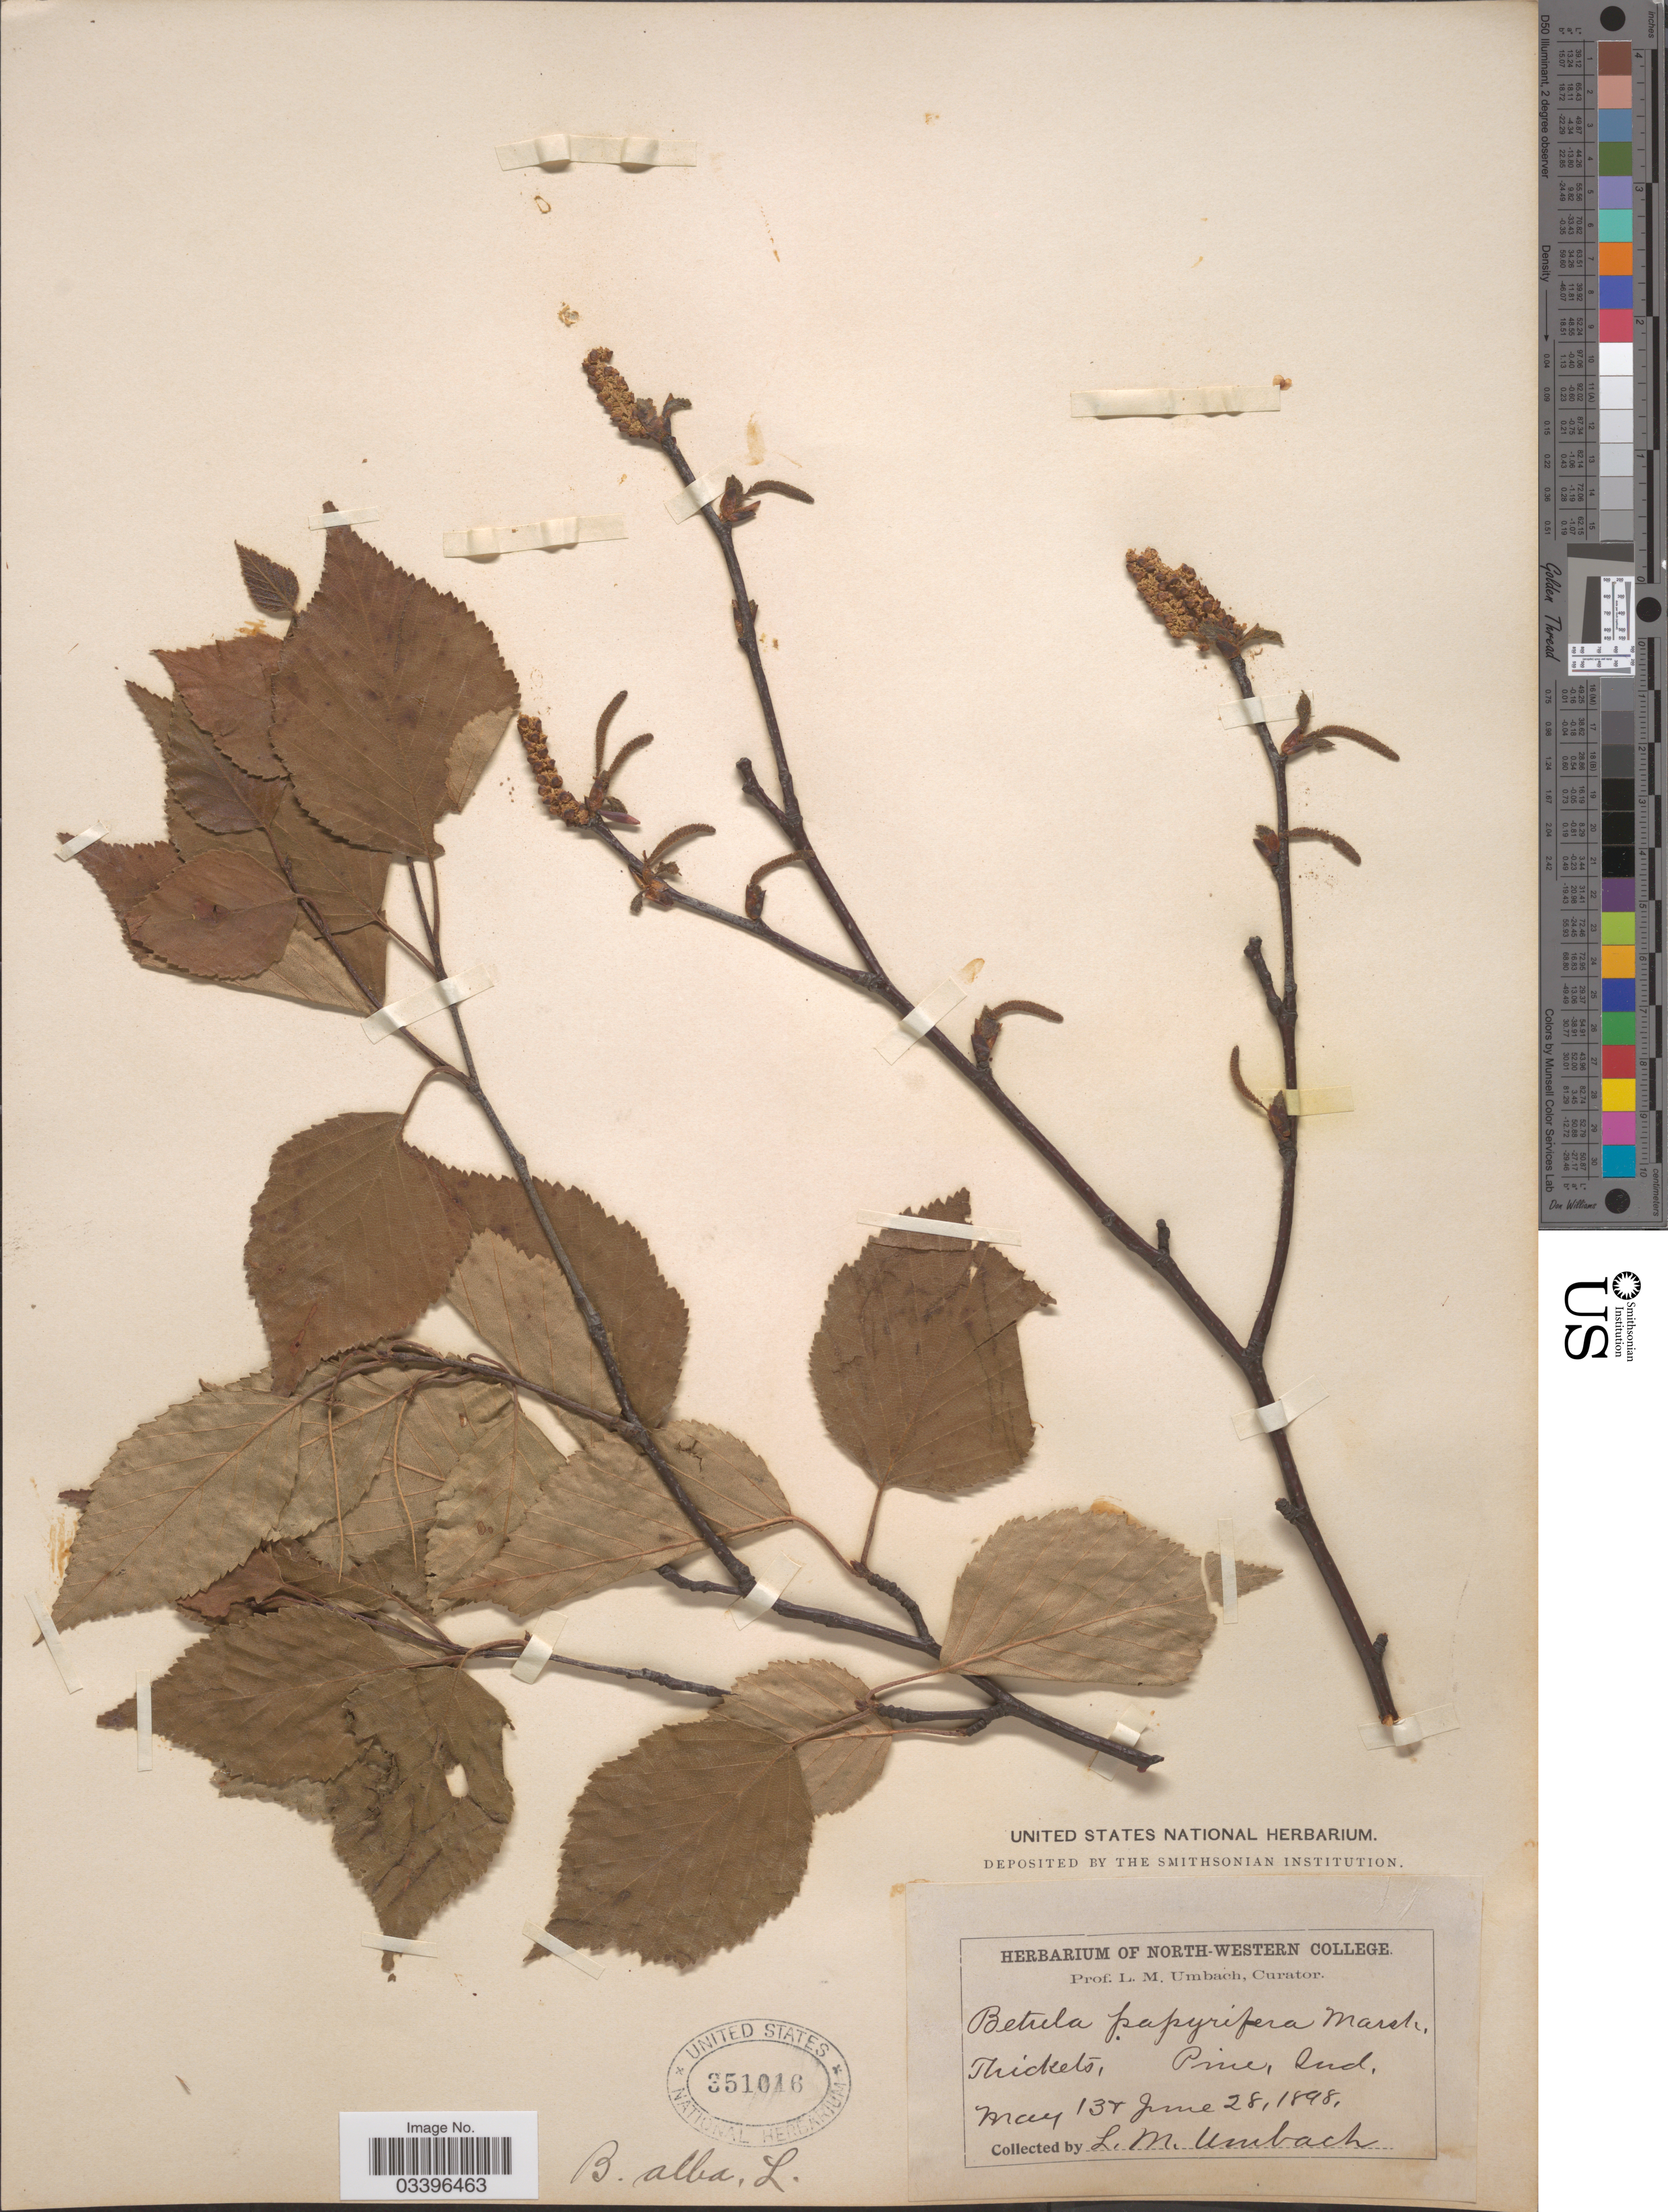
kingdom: Plantae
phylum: Tracheophyta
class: Magnoliopsida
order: Fagales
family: Betulaceae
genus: Betula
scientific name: Betula papyrifera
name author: Marshall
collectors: L. M. Umbach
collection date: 1898-05-13/1898-06-28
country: United States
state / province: Indiana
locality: Pine, Ind.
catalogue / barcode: US 351016